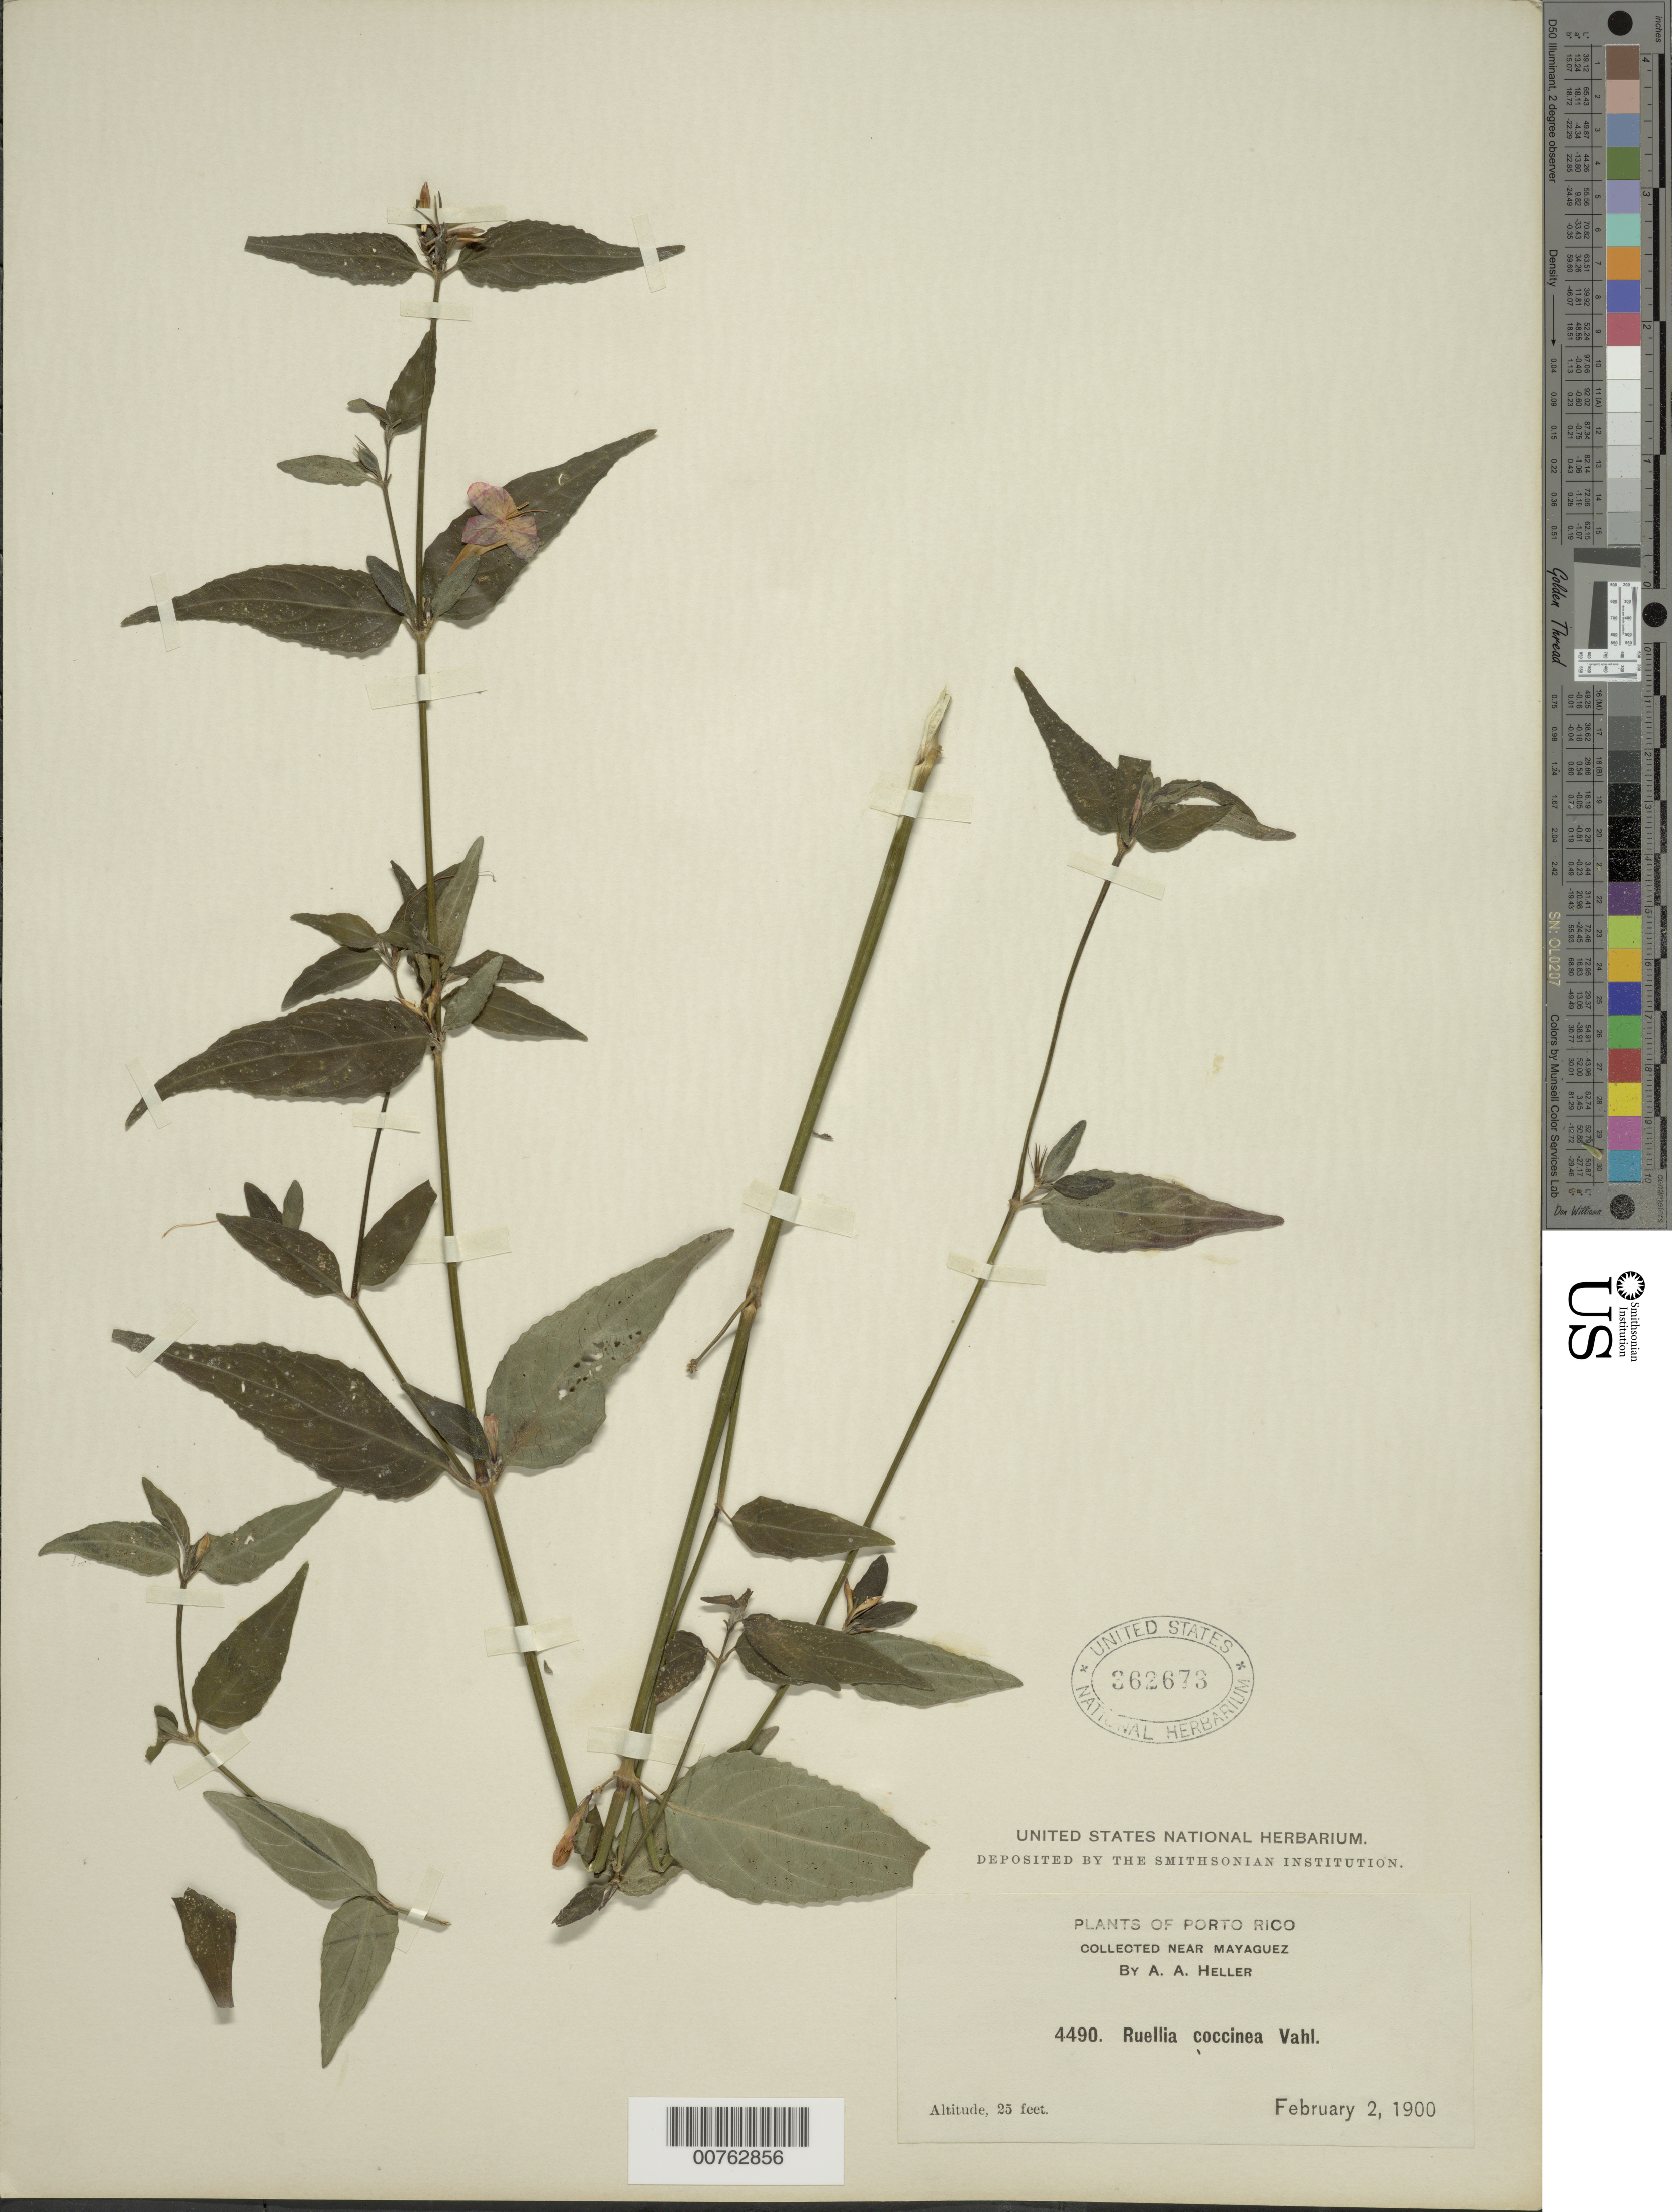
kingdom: Plantae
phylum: Tracheophyta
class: Magnoliopsida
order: Lamiales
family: Acanthaceae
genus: Ruellia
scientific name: Ruellia coccinea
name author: (L.) Vahl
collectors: A. A. Heller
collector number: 4490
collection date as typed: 02 Feb 1900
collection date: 1900-02-02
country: Puerto Rico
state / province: Mayagüez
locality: Near Mayaguez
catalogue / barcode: US 362673